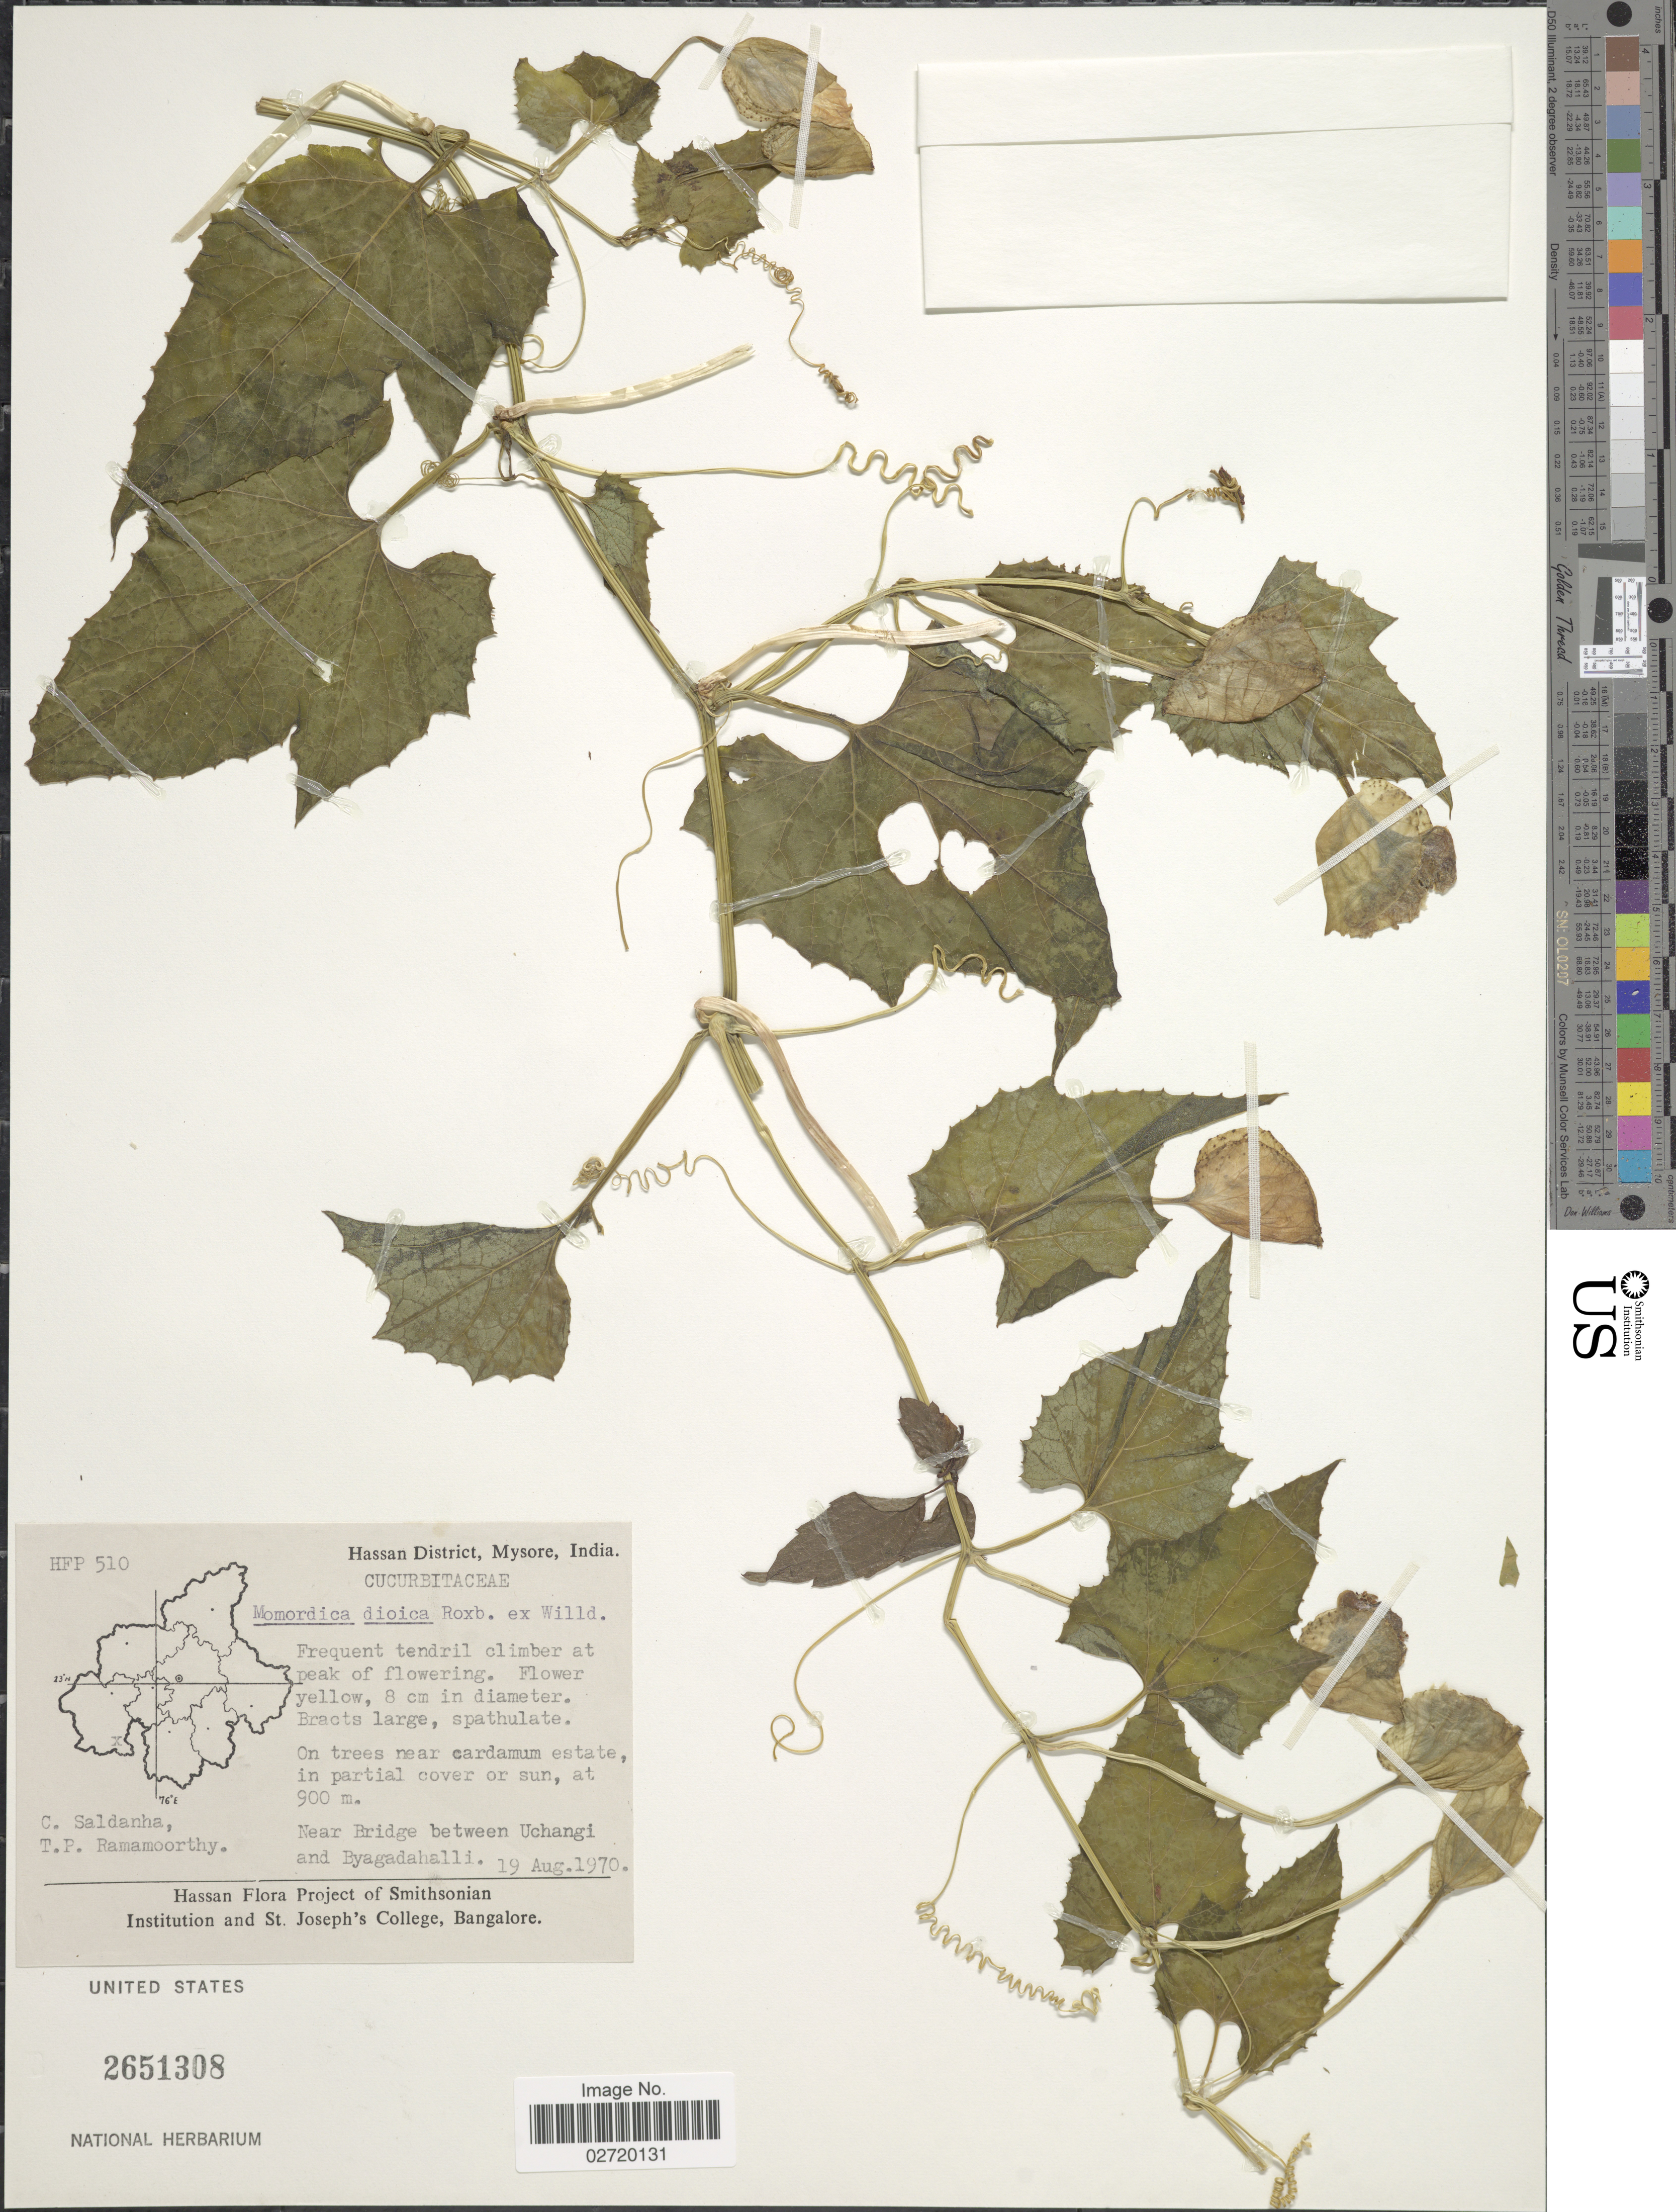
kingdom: Plantae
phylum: Tracheophyta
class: Magnoliopsida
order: Cucurbitales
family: Cucurbitaceae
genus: Momordica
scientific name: Momordica dioica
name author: Roxb. ex Willd.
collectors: C. Saldanha & T. P. Ramamoorthy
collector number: HFP 510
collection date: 1970-08-19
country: India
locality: Hassan District, Mysore, Near Bridge between Uchangi and Byagadahalli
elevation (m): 900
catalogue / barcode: US 2651308